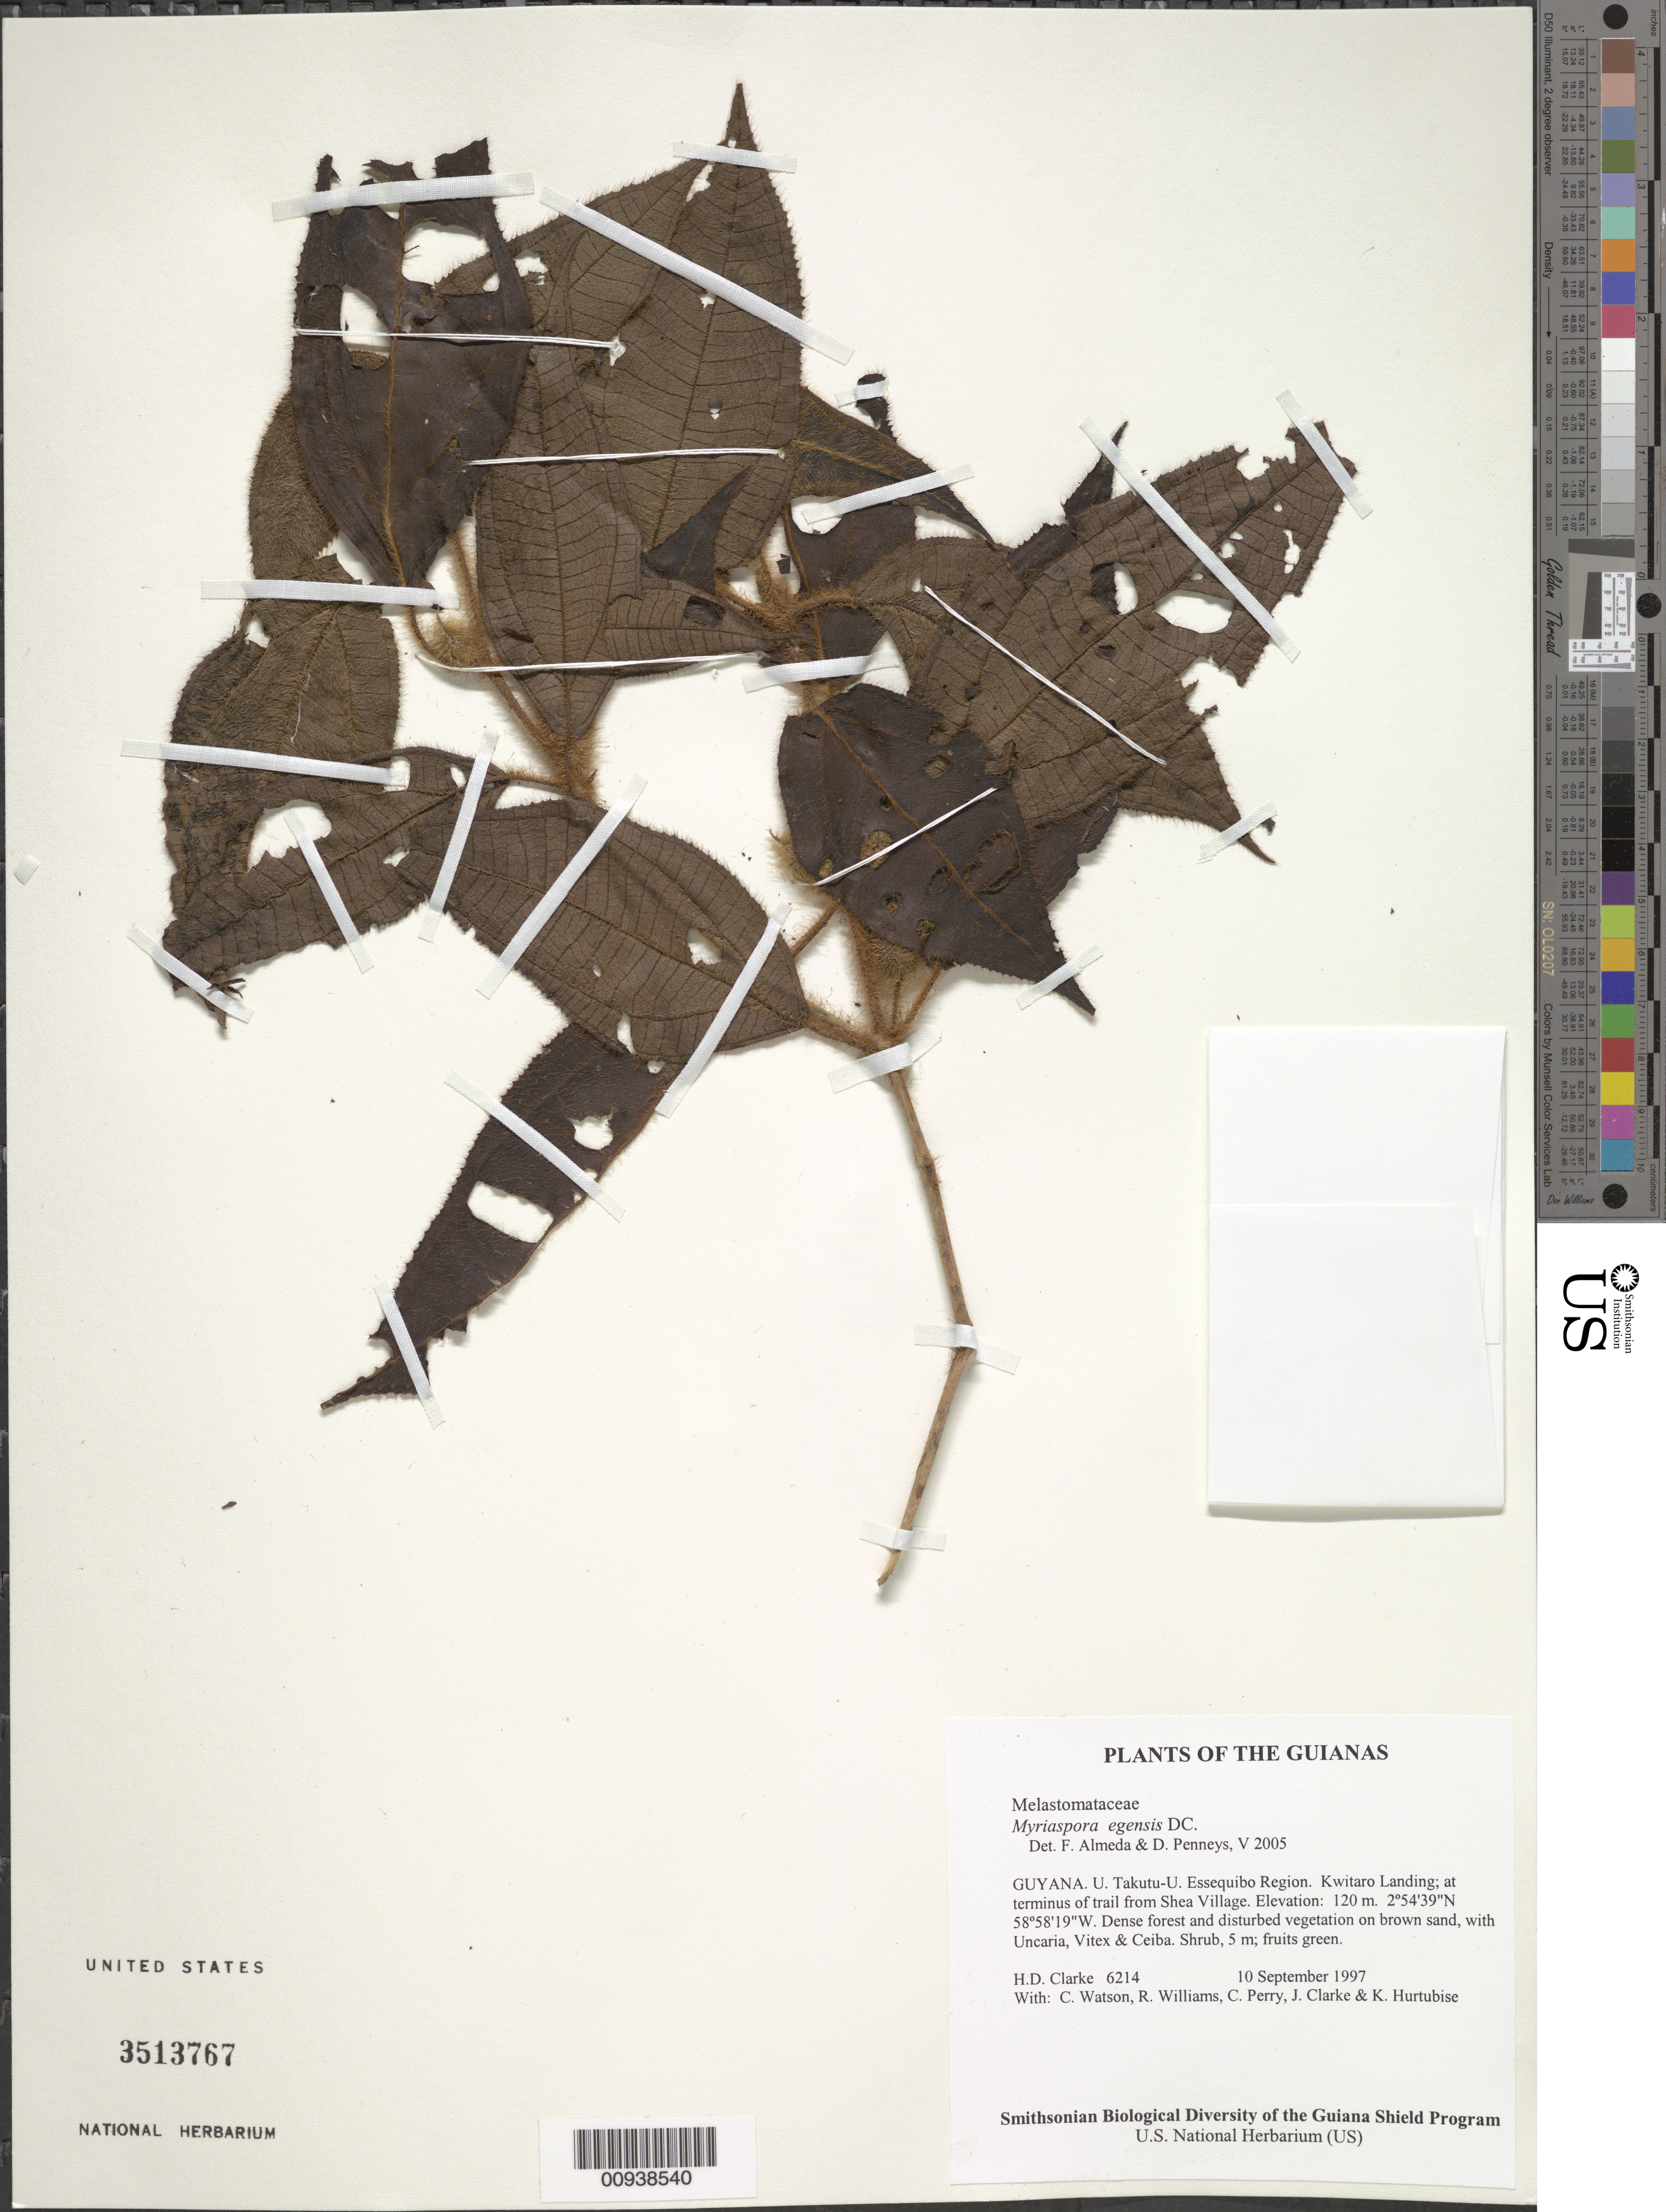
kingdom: Plantae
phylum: Tracheophyta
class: Magnoliopsida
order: Myrtales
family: Melastomataceae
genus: Bellucia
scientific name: Bellucia egensis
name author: (DC.) Penneys et al.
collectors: H. D. Clarke, C. Watson, R. Williams, C. Perry, J. Clarke & K. Hurtubise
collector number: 6214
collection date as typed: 10 September 1997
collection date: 1997-09-10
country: Guyana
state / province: U. Takutu-U. Essequibo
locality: Kwitaro Landing; at terminus of trail from Shea Village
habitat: Dense forest and disturbed vegetation on brown sand, with Uncaria, Vitex & Ceiba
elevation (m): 120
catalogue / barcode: US 3513767